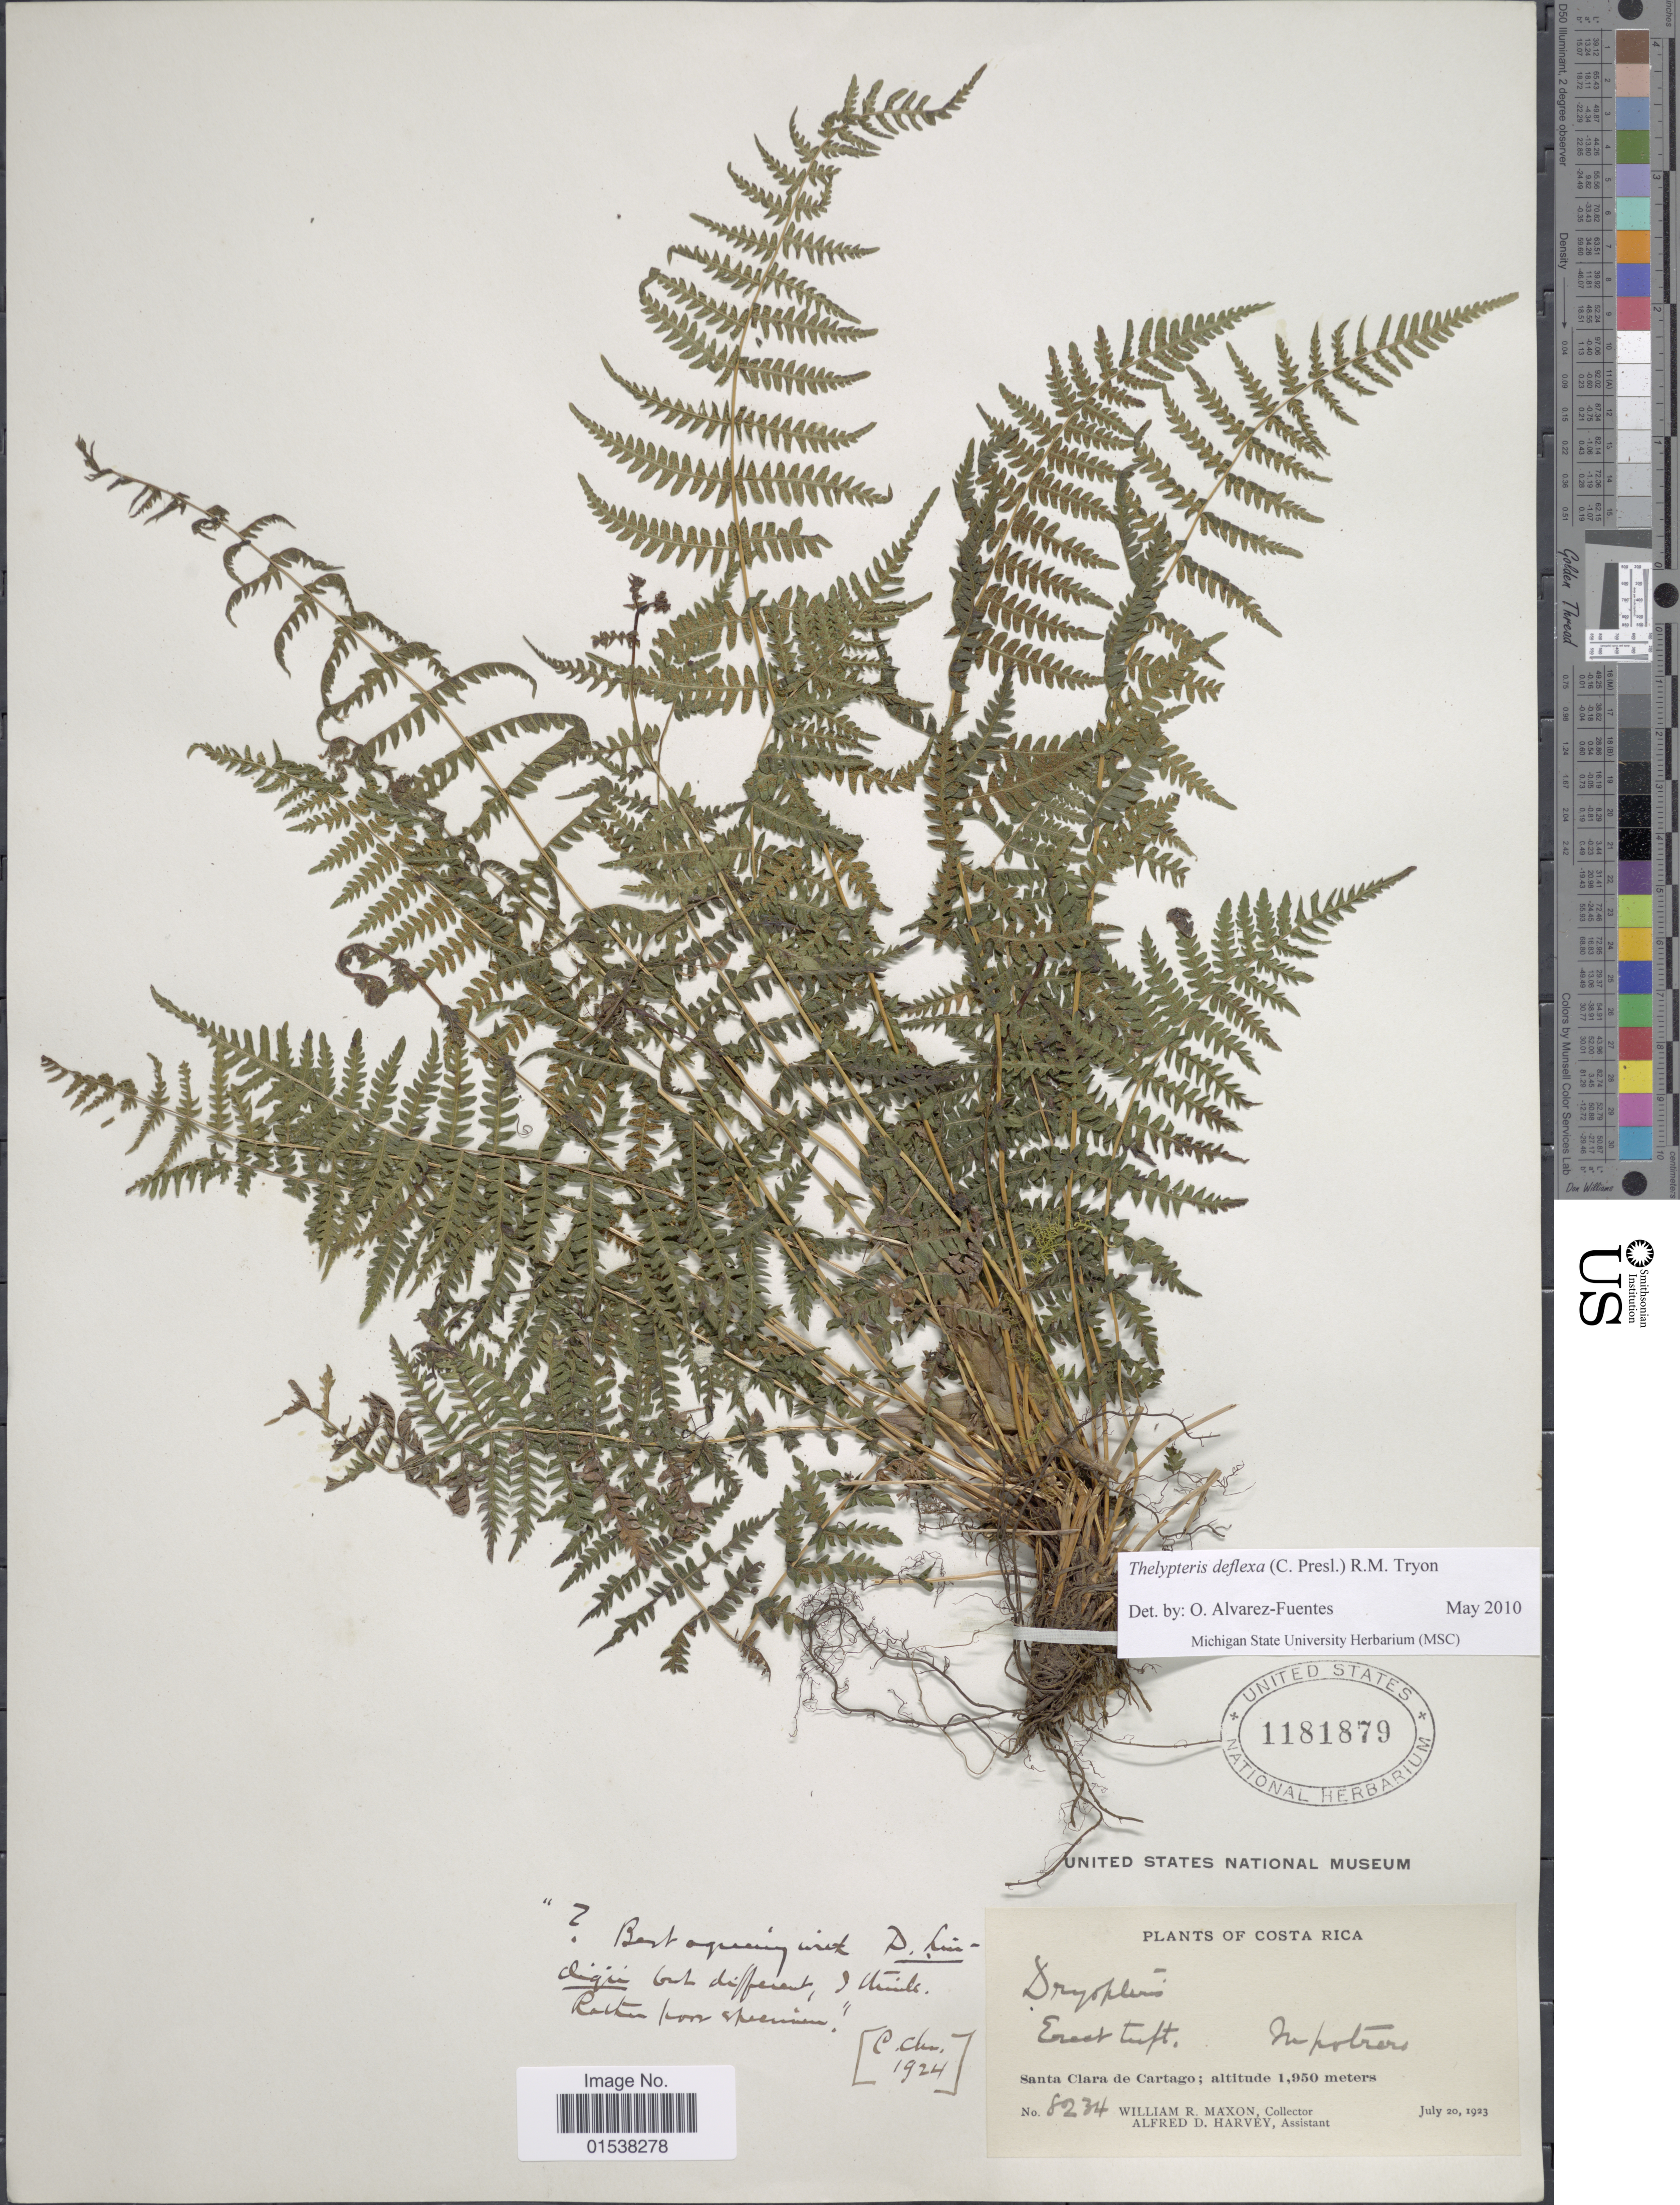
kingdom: Plantae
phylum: Tracheophyta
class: Polypodiopsida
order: Polypodiales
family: Thelypteridaceae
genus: Amauropelta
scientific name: Amauropelta deflexa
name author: (C. Presl) Á. Löve & D. Löve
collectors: W. R. Maxon & A. D. Harvey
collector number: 8234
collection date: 1923-07-20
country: Costa Rica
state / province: Cartago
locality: Santa Clara de Cartago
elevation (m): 1950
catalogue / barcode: US 1181879